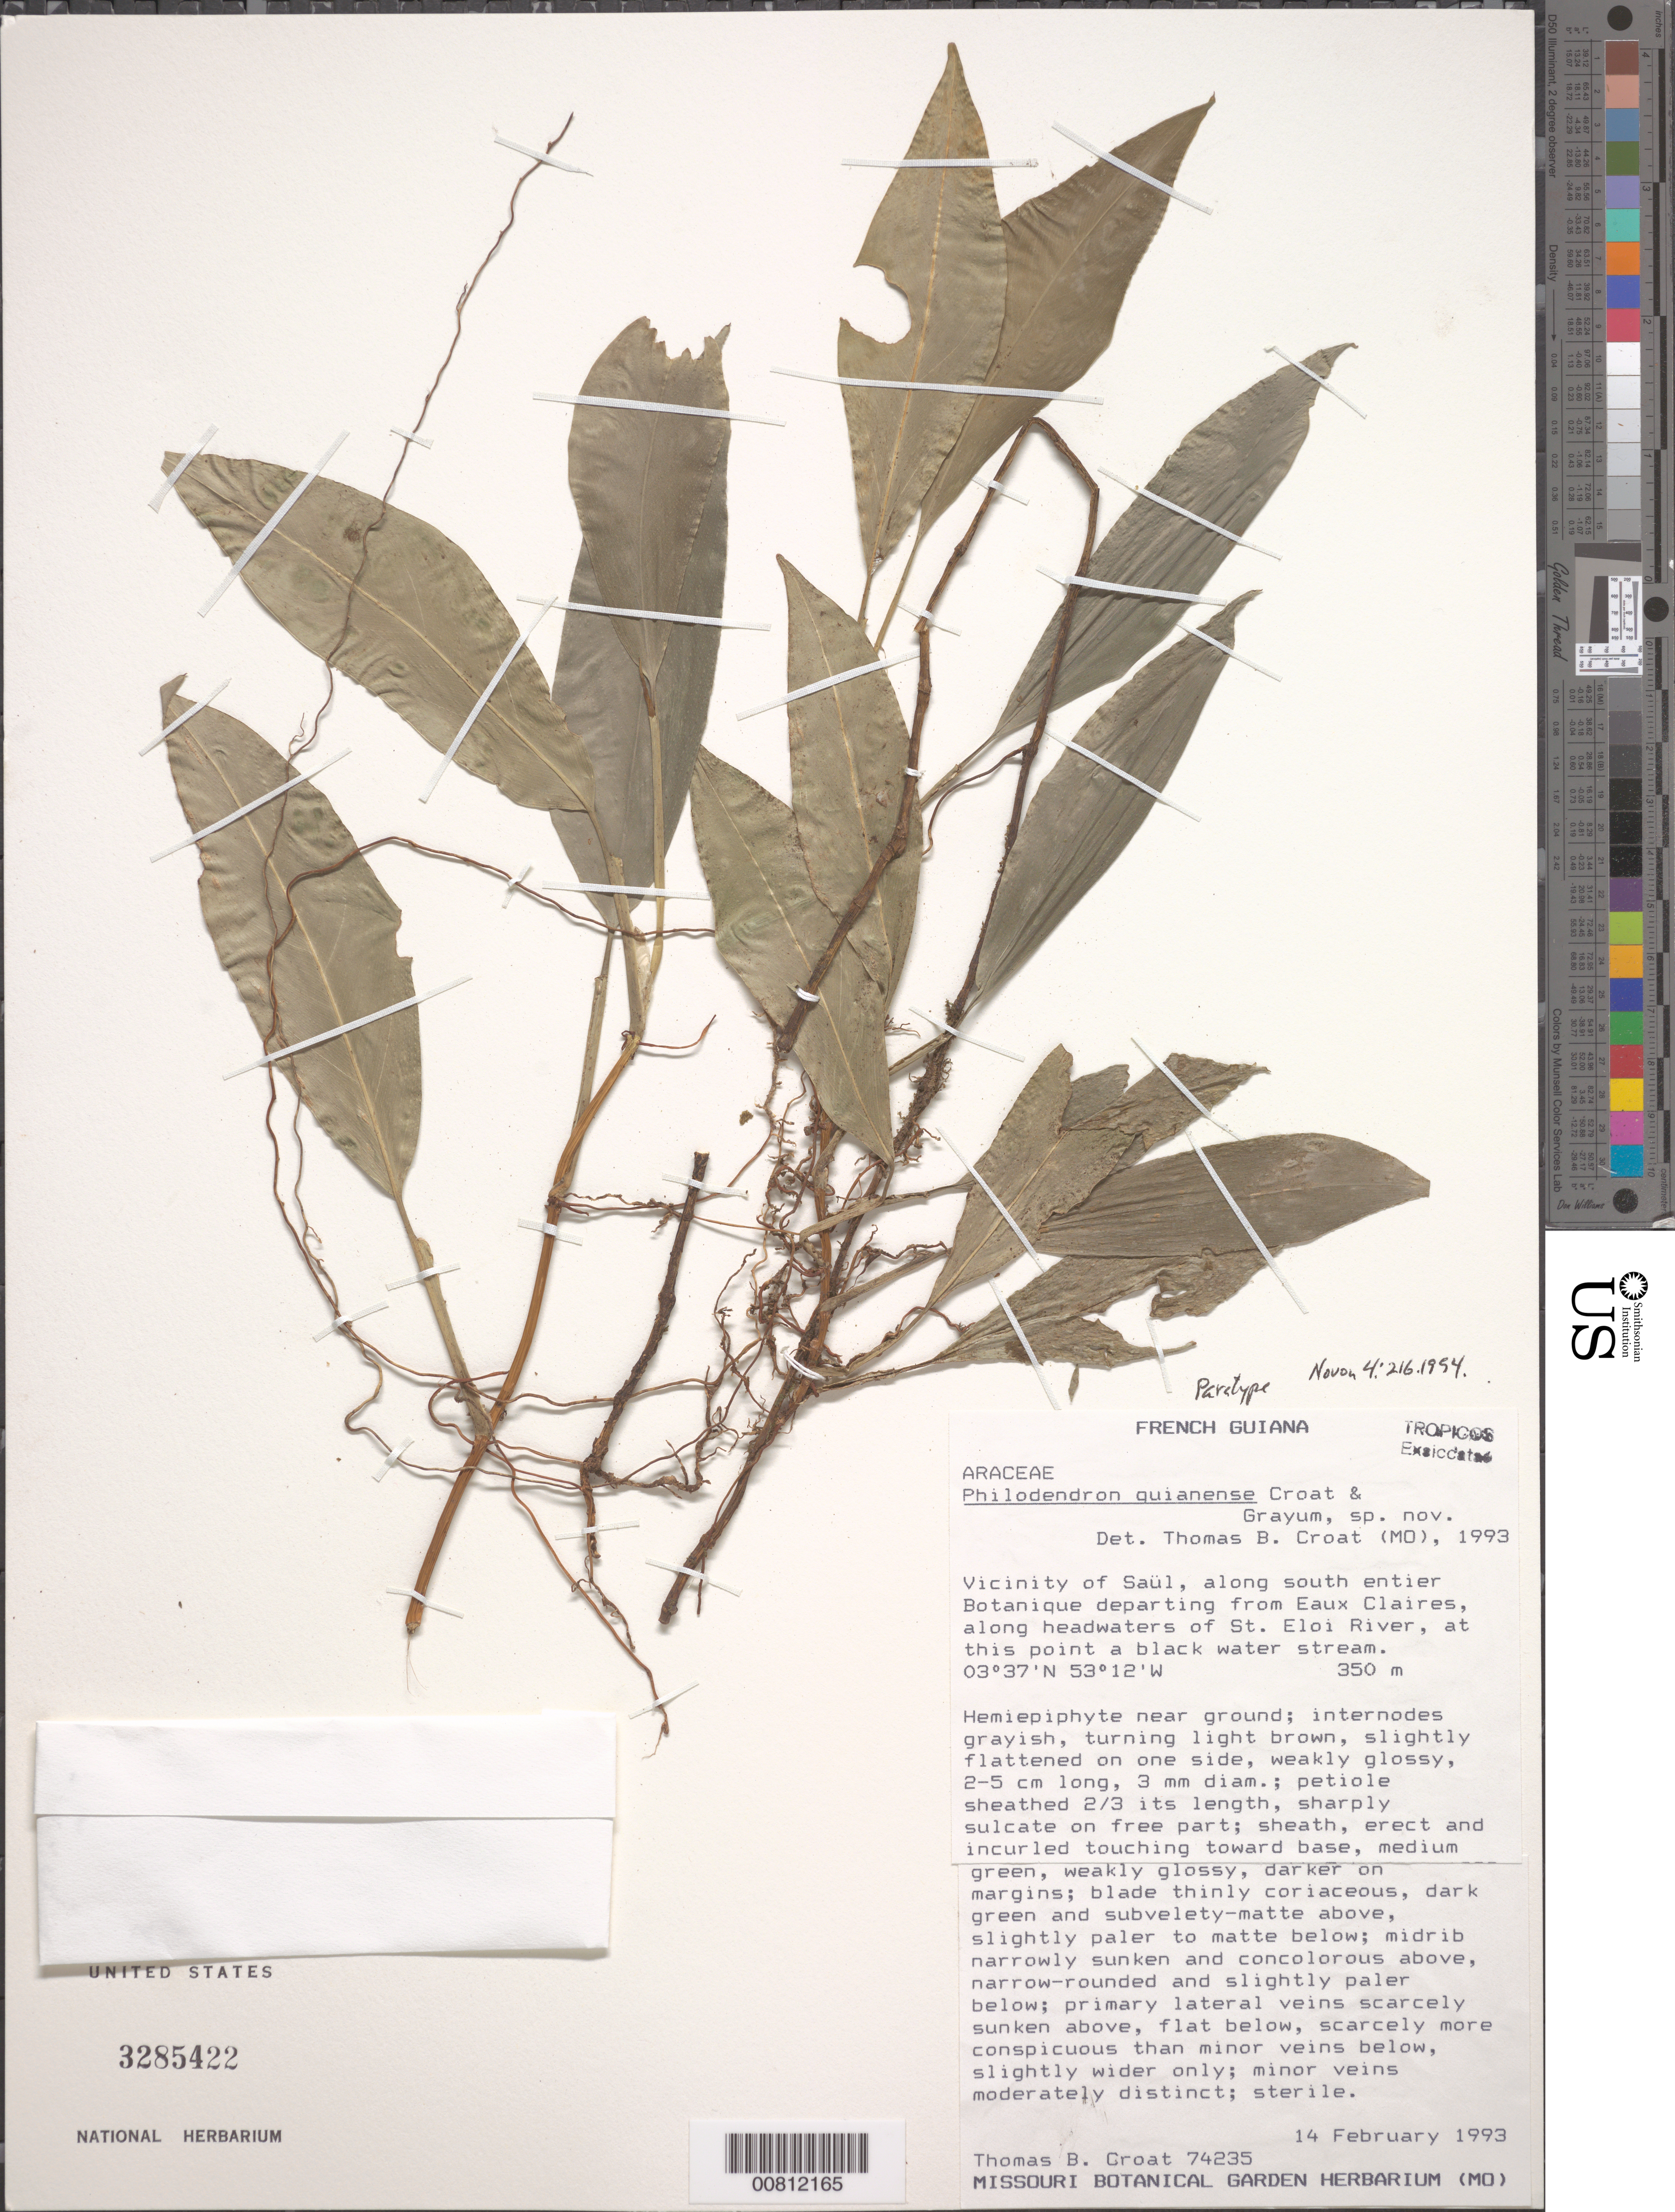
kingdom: Plantae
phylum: Tracheophyta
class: Liliopsida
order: Alismatales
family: Araceae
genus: Philodendron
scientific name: Philodendron guianense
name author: Croat & Grayum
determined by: Croat, Thomas B., Missouri Botanical Garden (MO)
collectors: T. B. Croat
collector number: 74235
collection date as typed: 14-Feb-93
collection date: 1993-02-14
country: French Guiana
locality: Saül, Sentier Botanique departing from Eaux Claires, along headwaters of St. Eloi River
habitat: At point where there is a black water stream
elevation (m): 350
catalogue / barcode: US 3285422